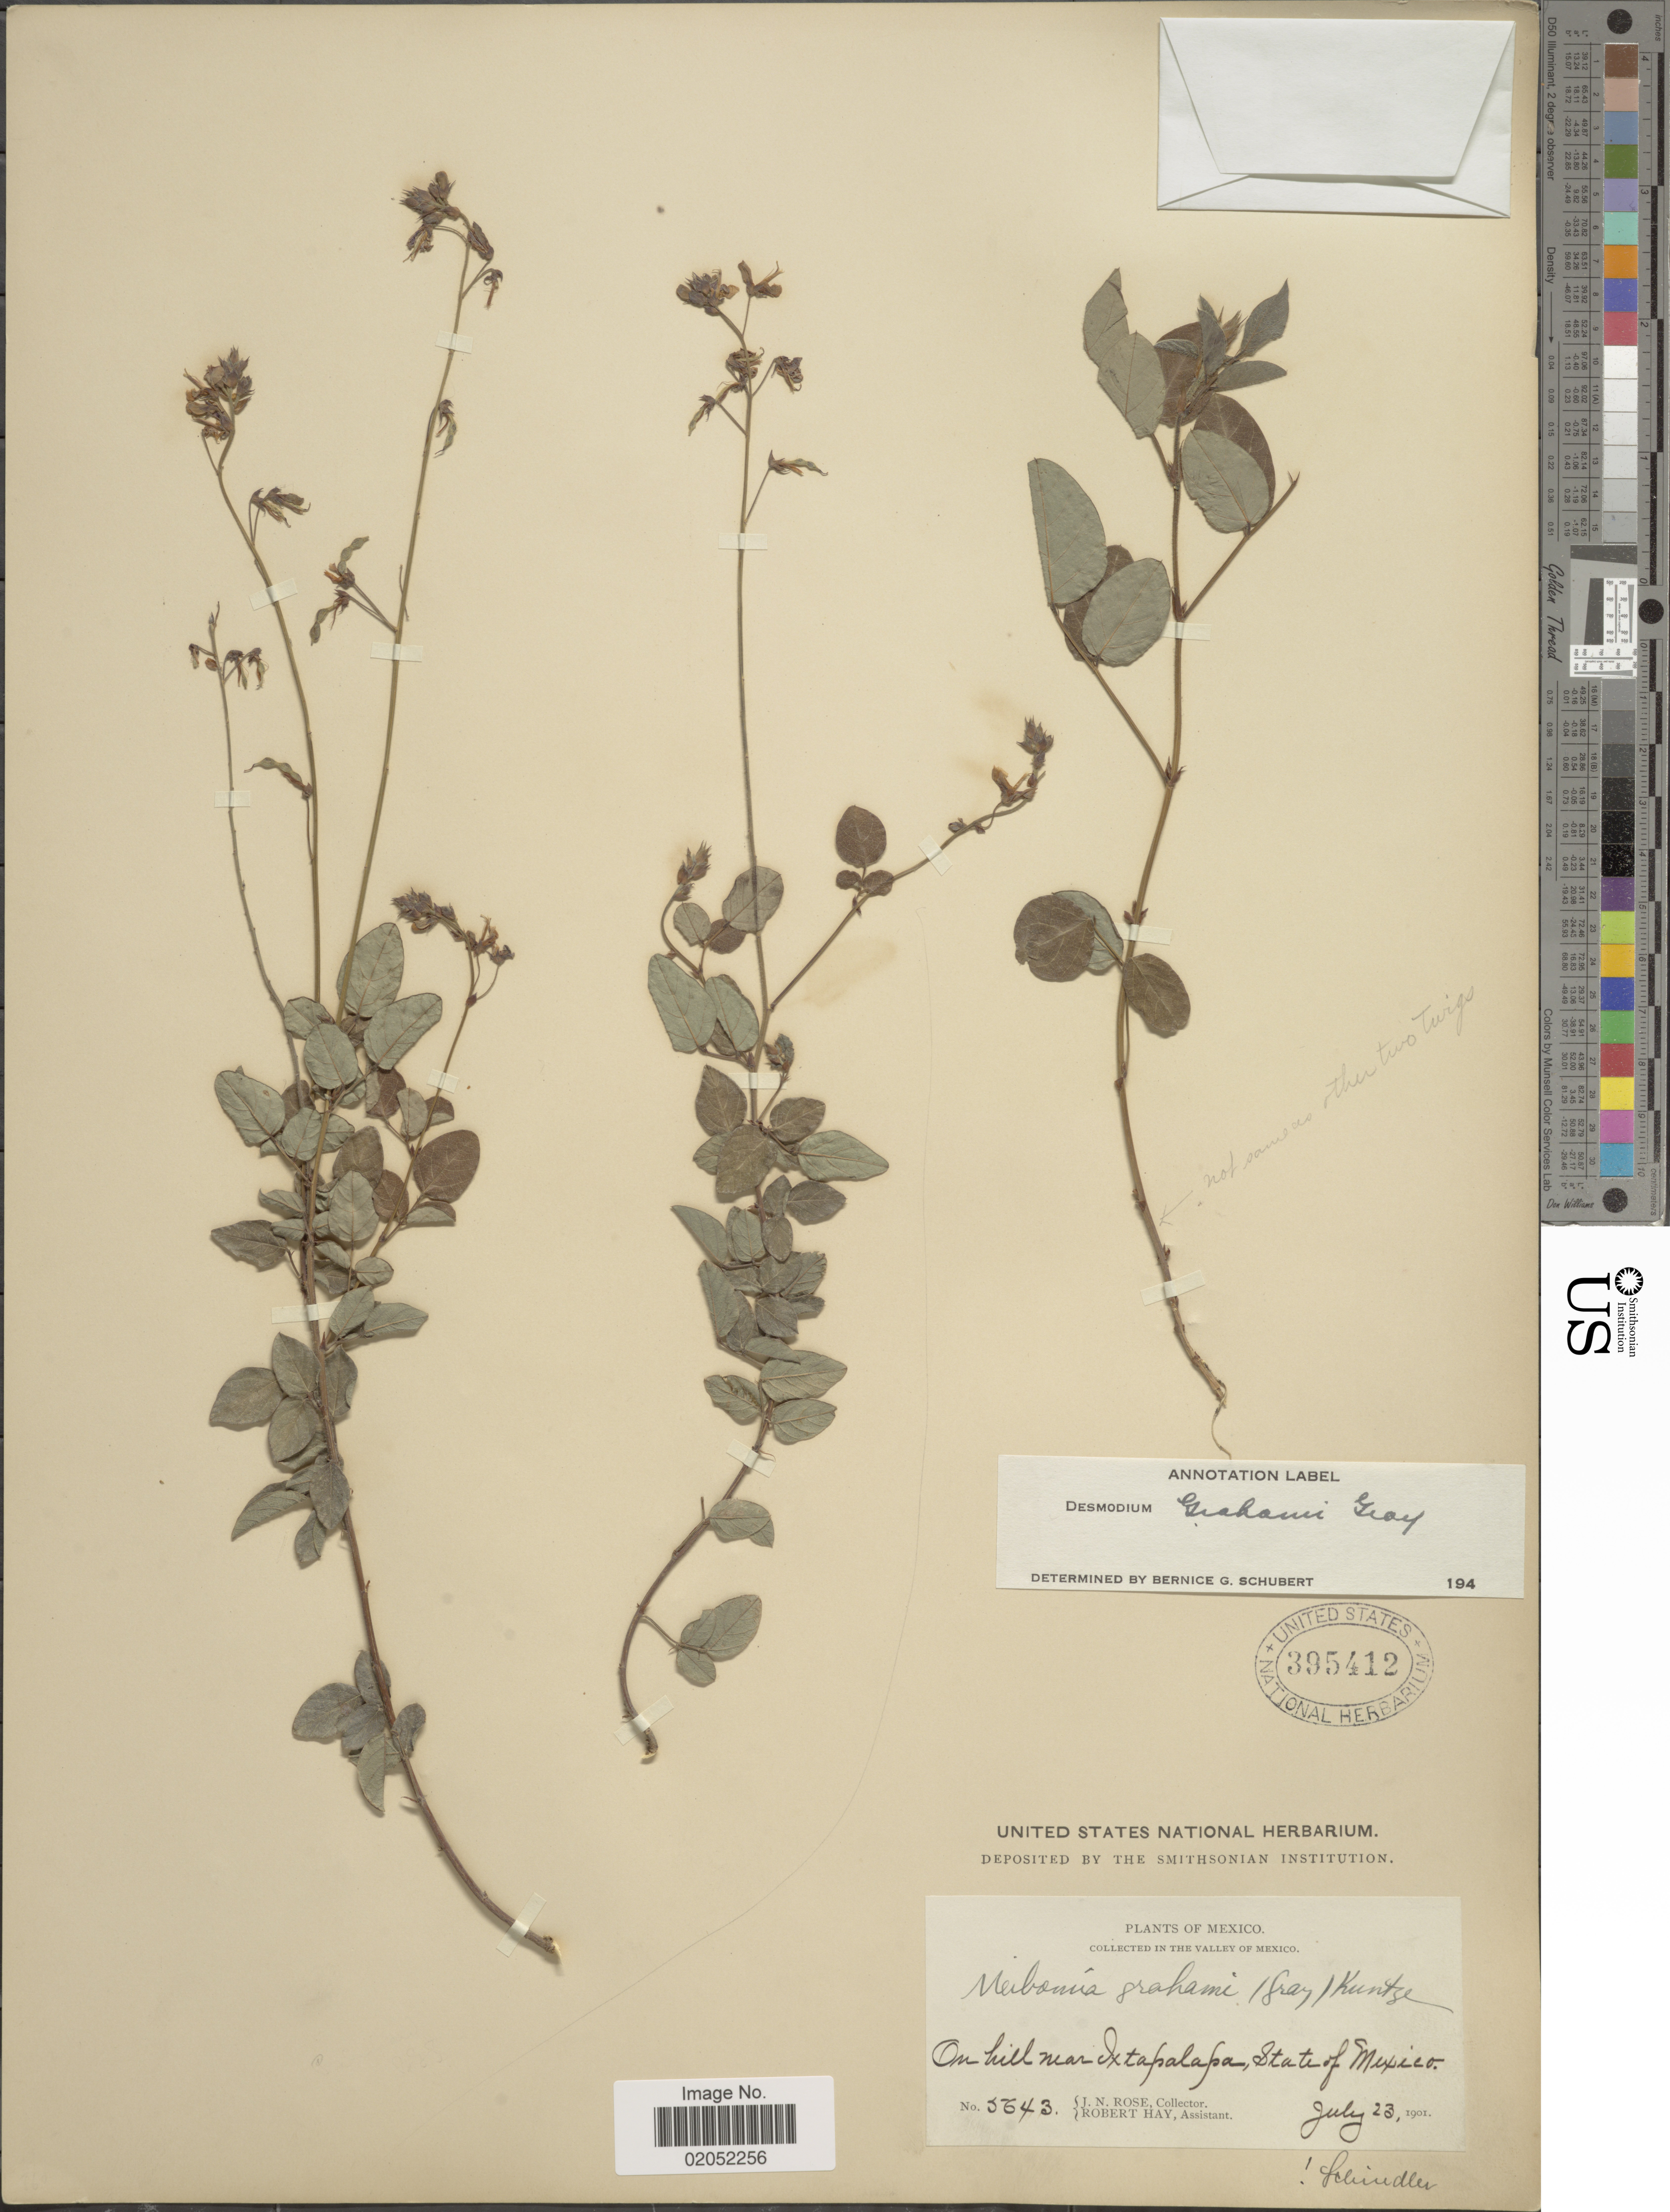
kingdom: Plantae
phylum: Tracheophyta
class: Magnoliopsida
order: Fabales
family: Fabaceae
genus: Desmodium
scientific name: Desmodium grahamii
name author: A. Gray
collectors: J. N. Rose & R. H. Hay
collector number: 5643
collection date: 1901-07-23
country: Mexico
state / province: México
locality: On hill near Oxtapalapa, State of Mexico.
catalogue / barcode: US 395412